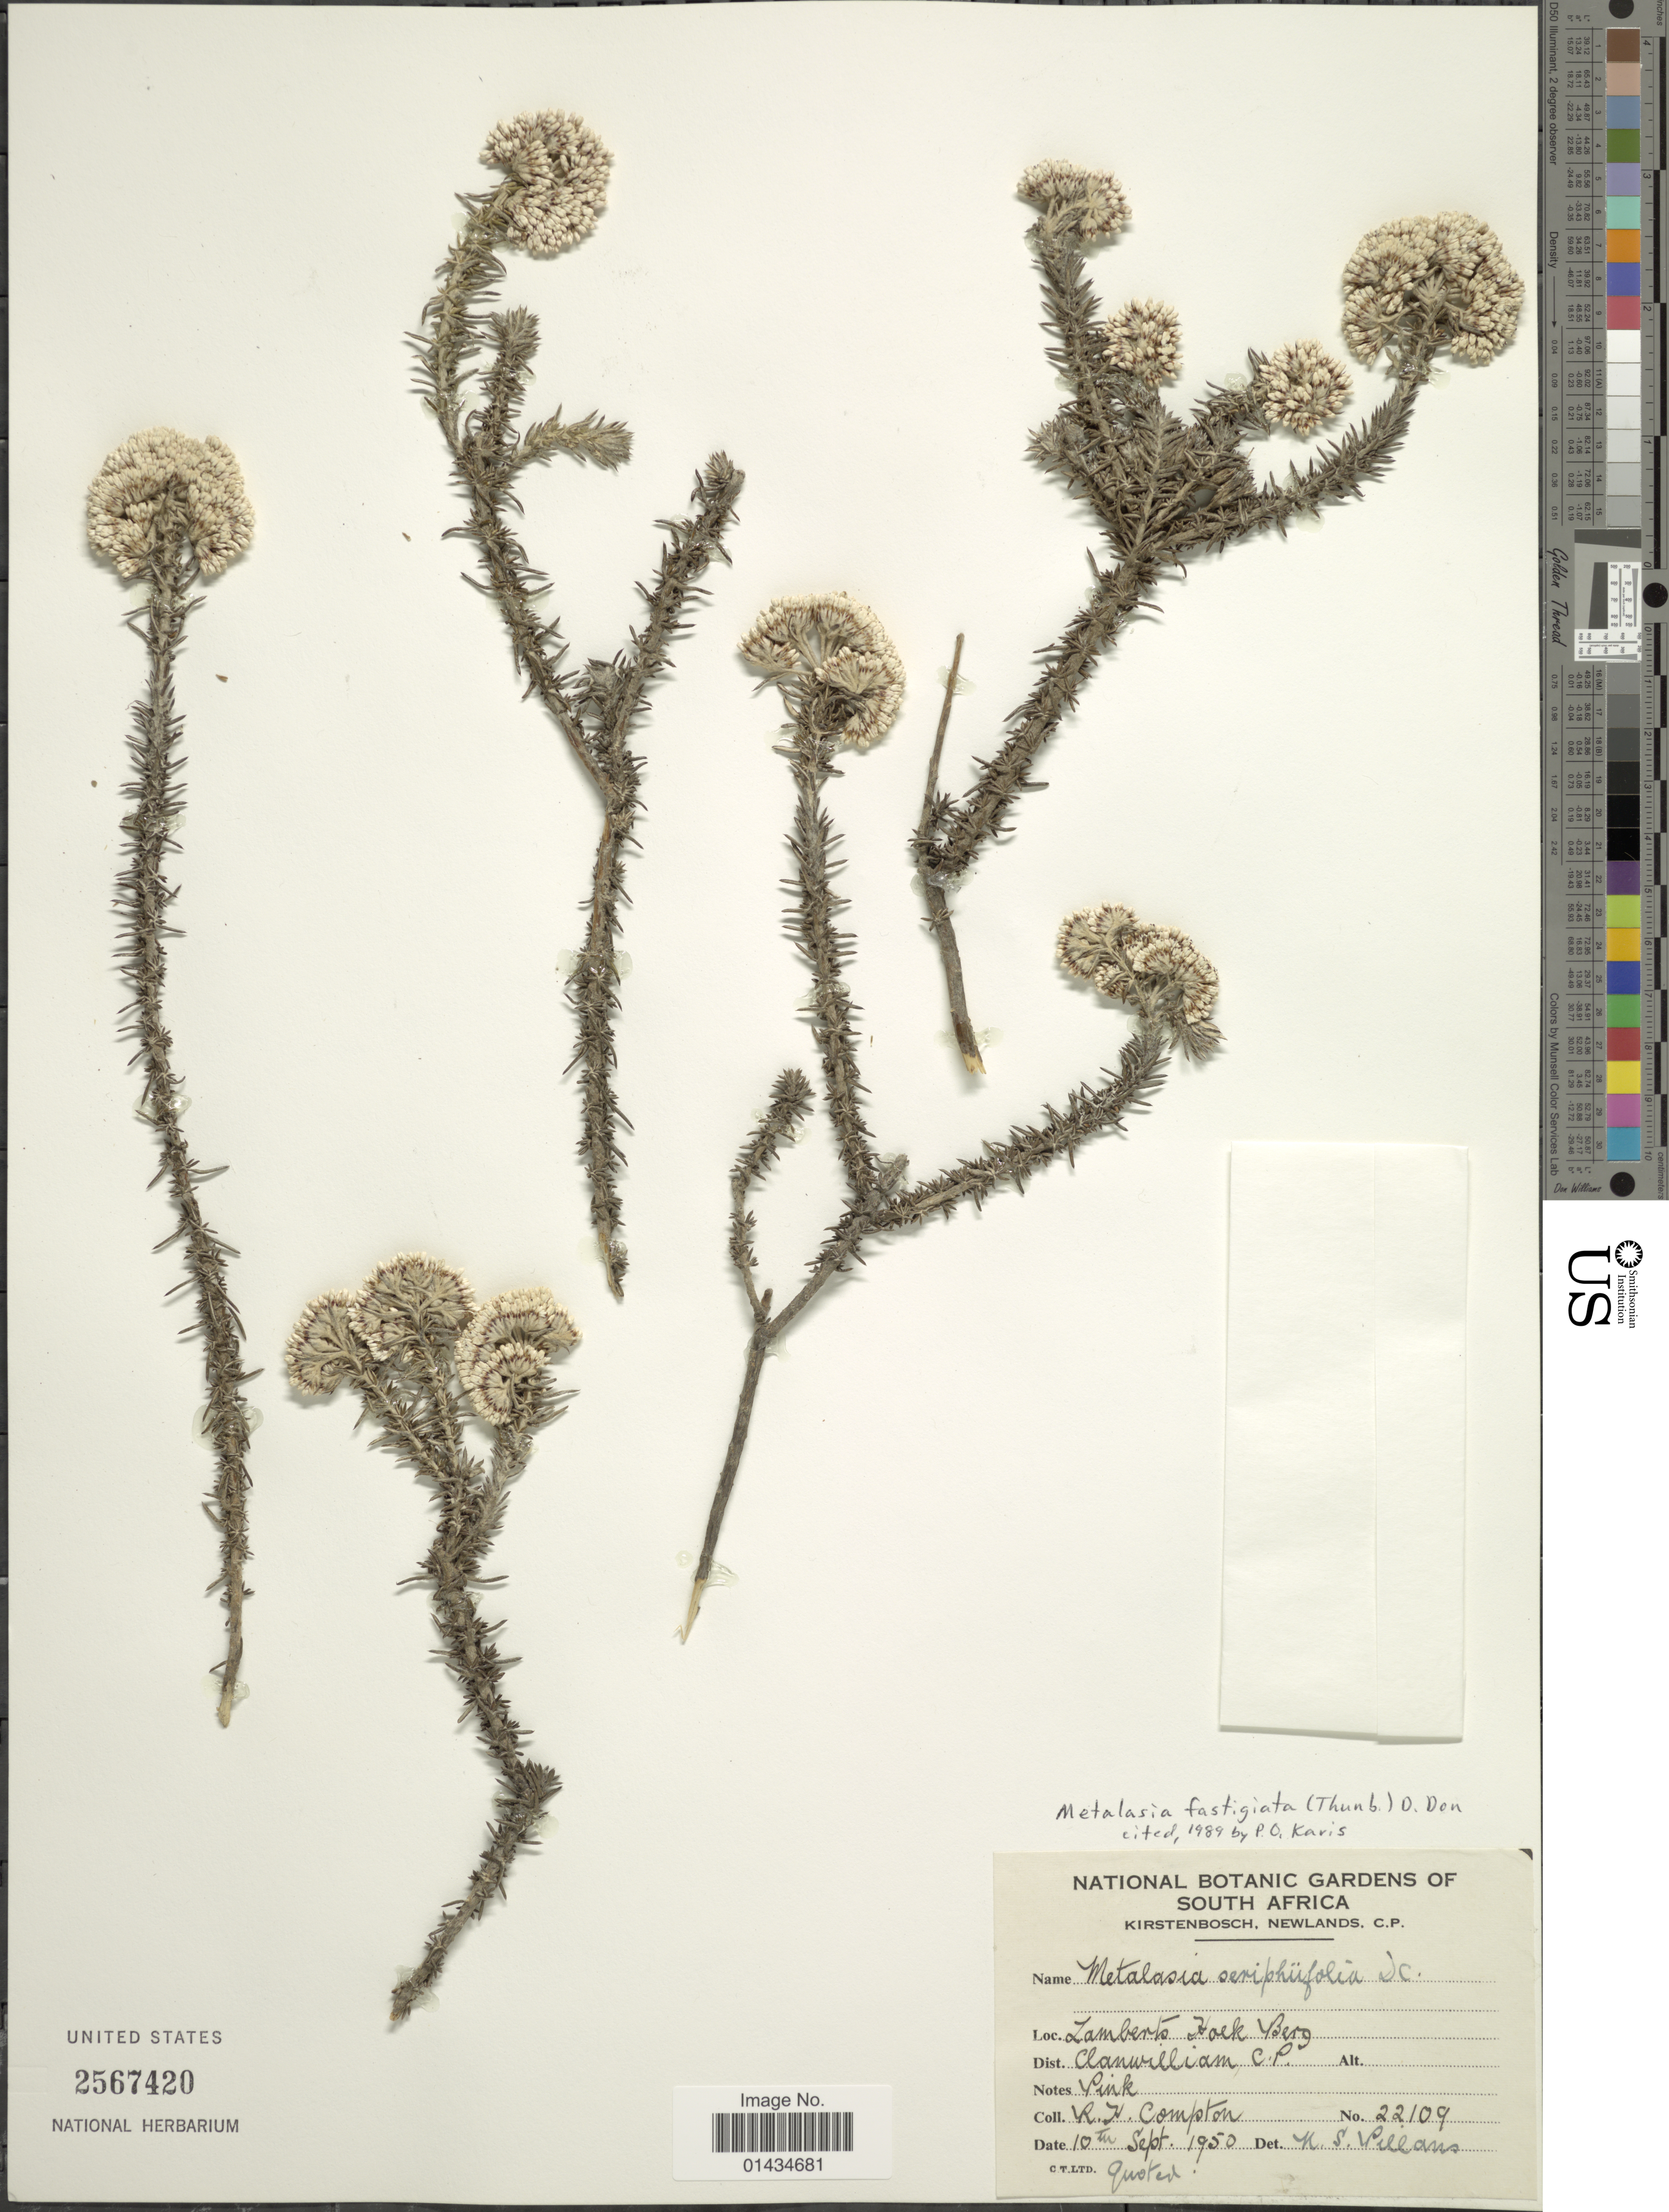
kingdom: Plantae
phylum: Tracheophyta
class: Magnoliopsida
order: Asterales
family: Asteraceae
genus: Metalasia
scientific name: Metalasia fastigiata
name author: (Thunb.) D. Don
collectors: R. H. Compton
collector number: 22109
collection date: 1950-09-10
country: South Africa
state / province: Western Cape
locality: Zamberts Hock Berg, Dist. Clamwilliam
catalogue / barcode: US 2567420